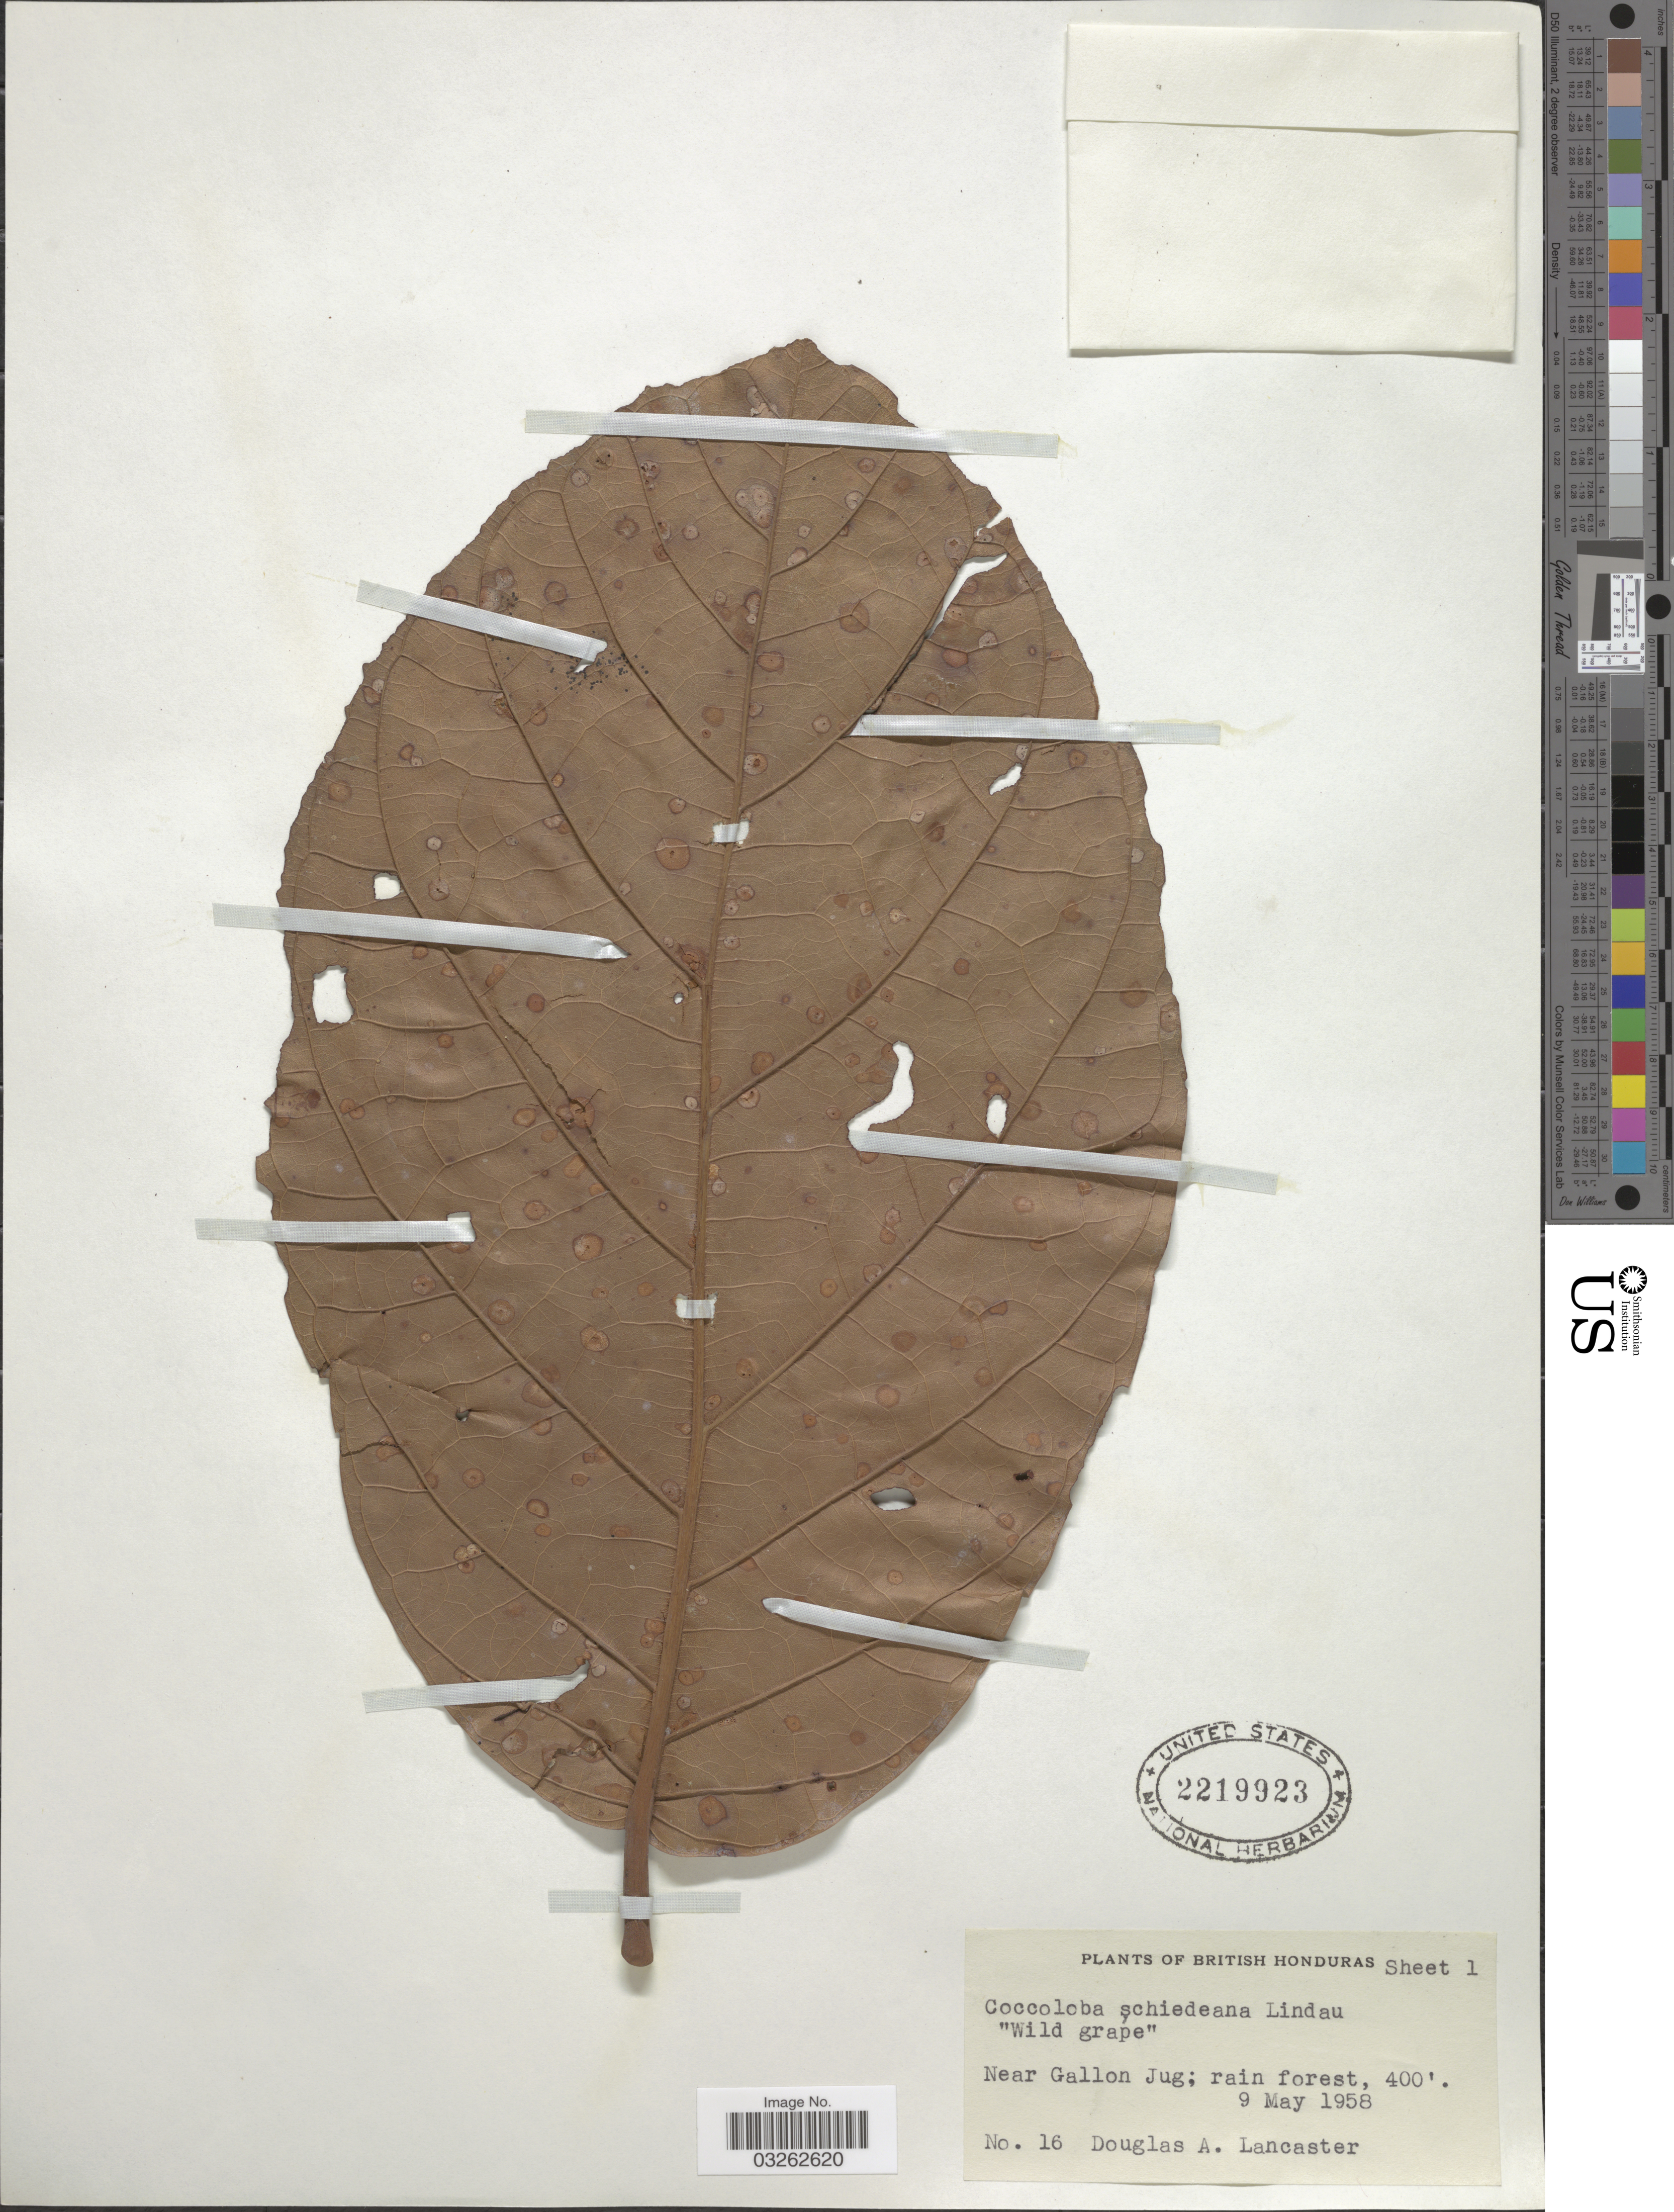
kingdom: Plantae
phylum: Tracheophyta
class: Magnoliopsida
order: Caryophyllales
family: Polygonaceae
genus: Coccoloba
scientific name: Coccoloba belizensis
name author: Standl.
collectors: D. Lancaster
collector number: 16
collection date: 1958-05-09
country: Belize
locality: British Honduras. Near Gallon Jug; rain forest.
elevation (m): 122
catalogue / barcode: US 2219923